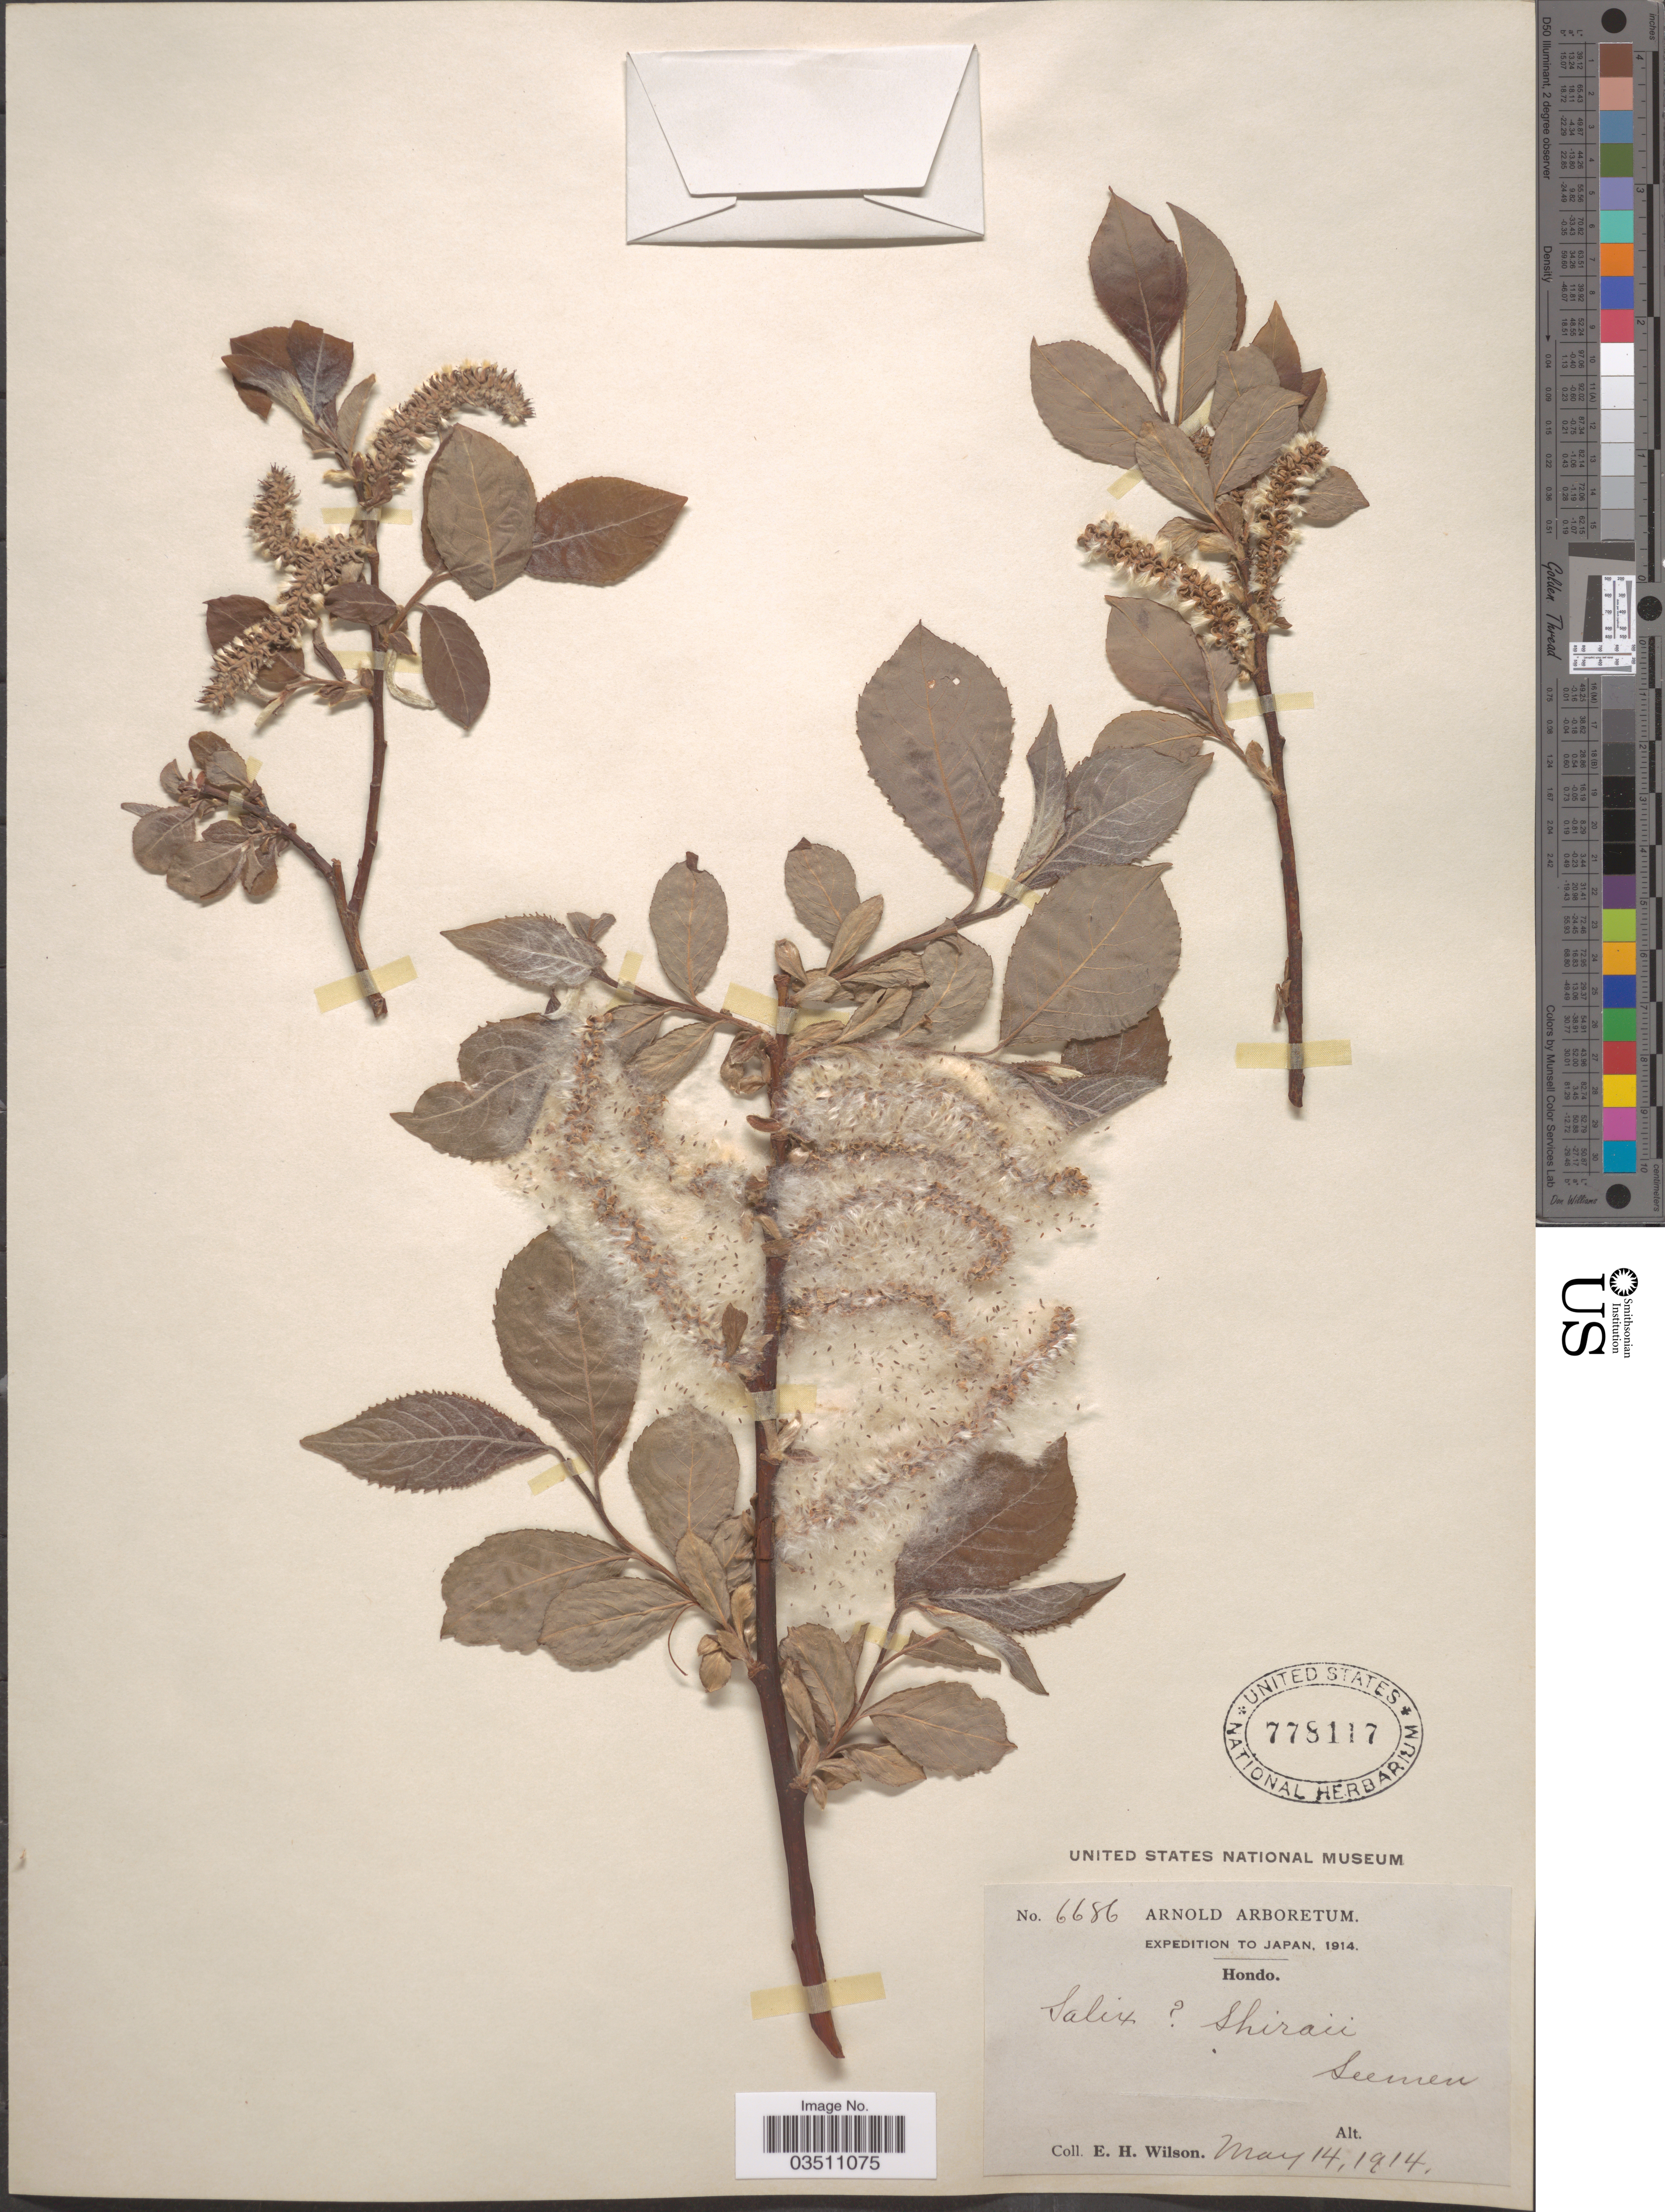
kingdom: Plantae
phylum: Tracheophyta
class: Magnoliopsida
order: Malpighiales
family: Salicaceae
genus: Salix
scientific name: Salix shiraii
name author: Seemen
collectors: E. Wilson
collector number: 6686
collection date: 1914-05-14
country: Japan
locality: Hondo.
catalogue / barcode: US 778117